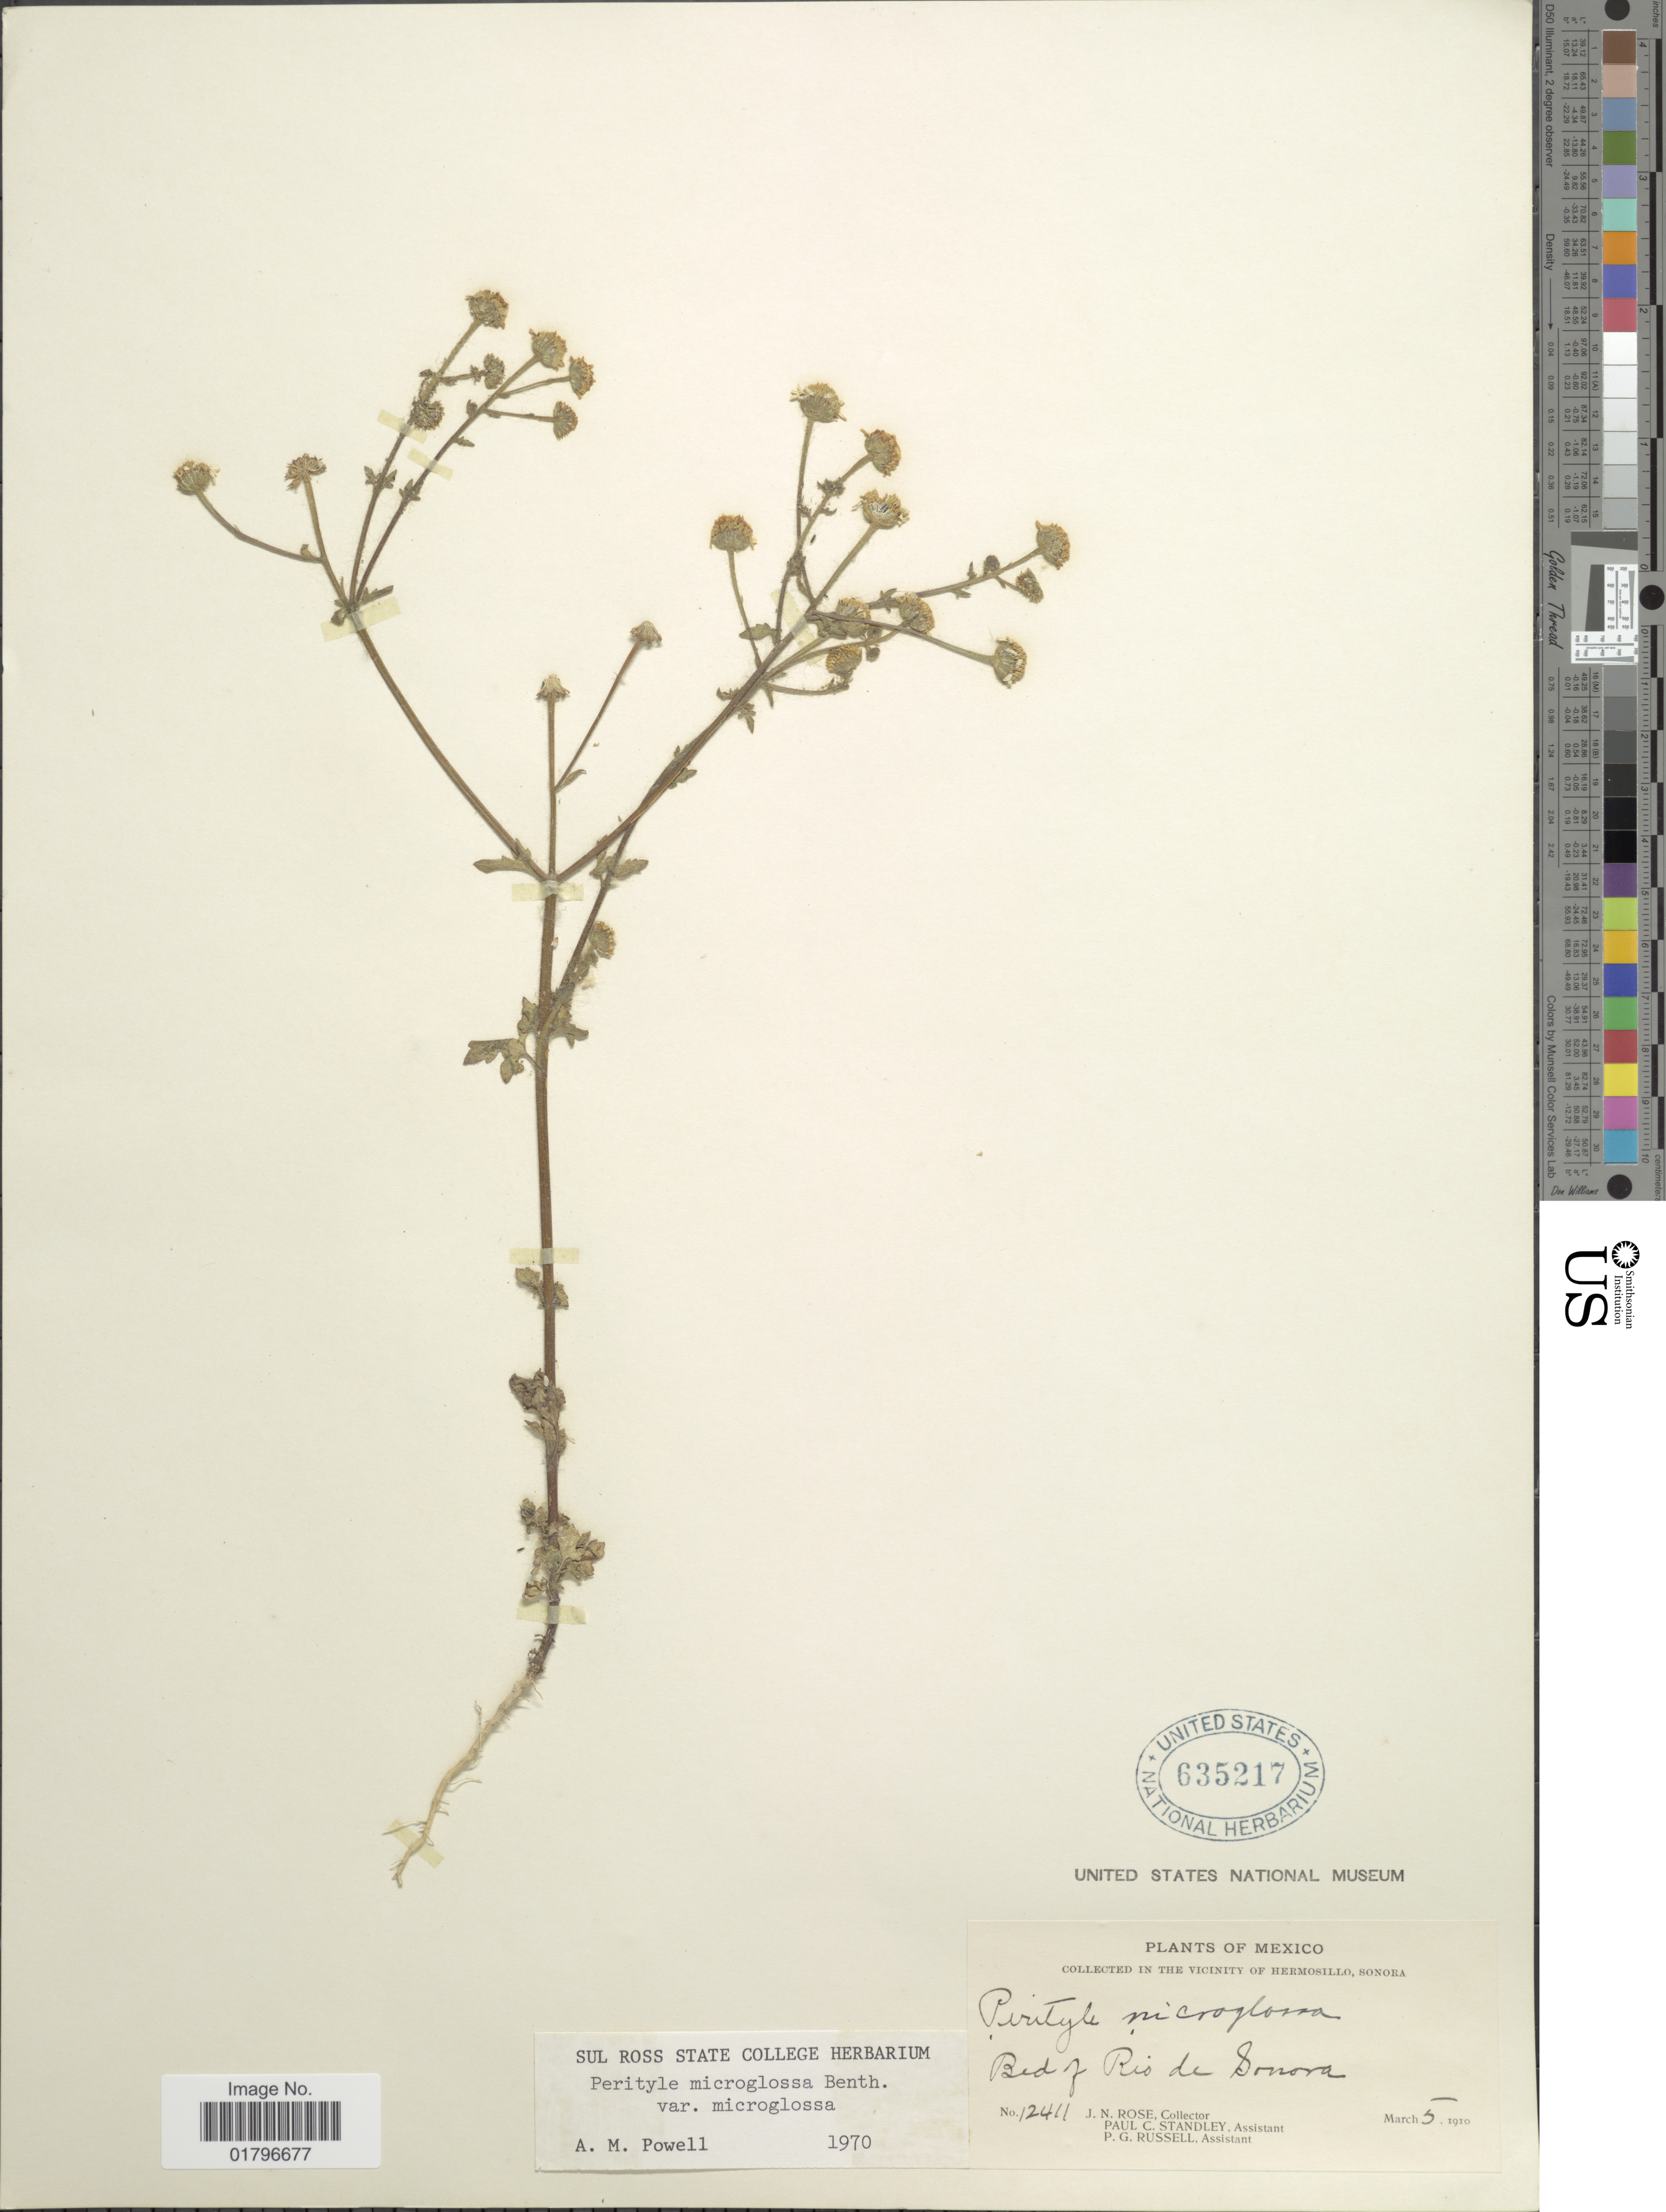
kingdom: Plantae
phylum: Tracheophyta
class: Magnoliopsida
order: Asterales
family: Asteraceae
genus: Perityle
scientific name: Perityle microglossa var. microglossa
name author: Benth.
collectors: J. N. Rose, P. C. Standley & P. G. Russell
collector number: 12411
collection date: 1910-03-05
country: Mexico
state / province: Sonora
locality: In the vicinity of Hermosillo, Sonora. Bed of Rio de Sonora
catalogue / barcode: US 635217